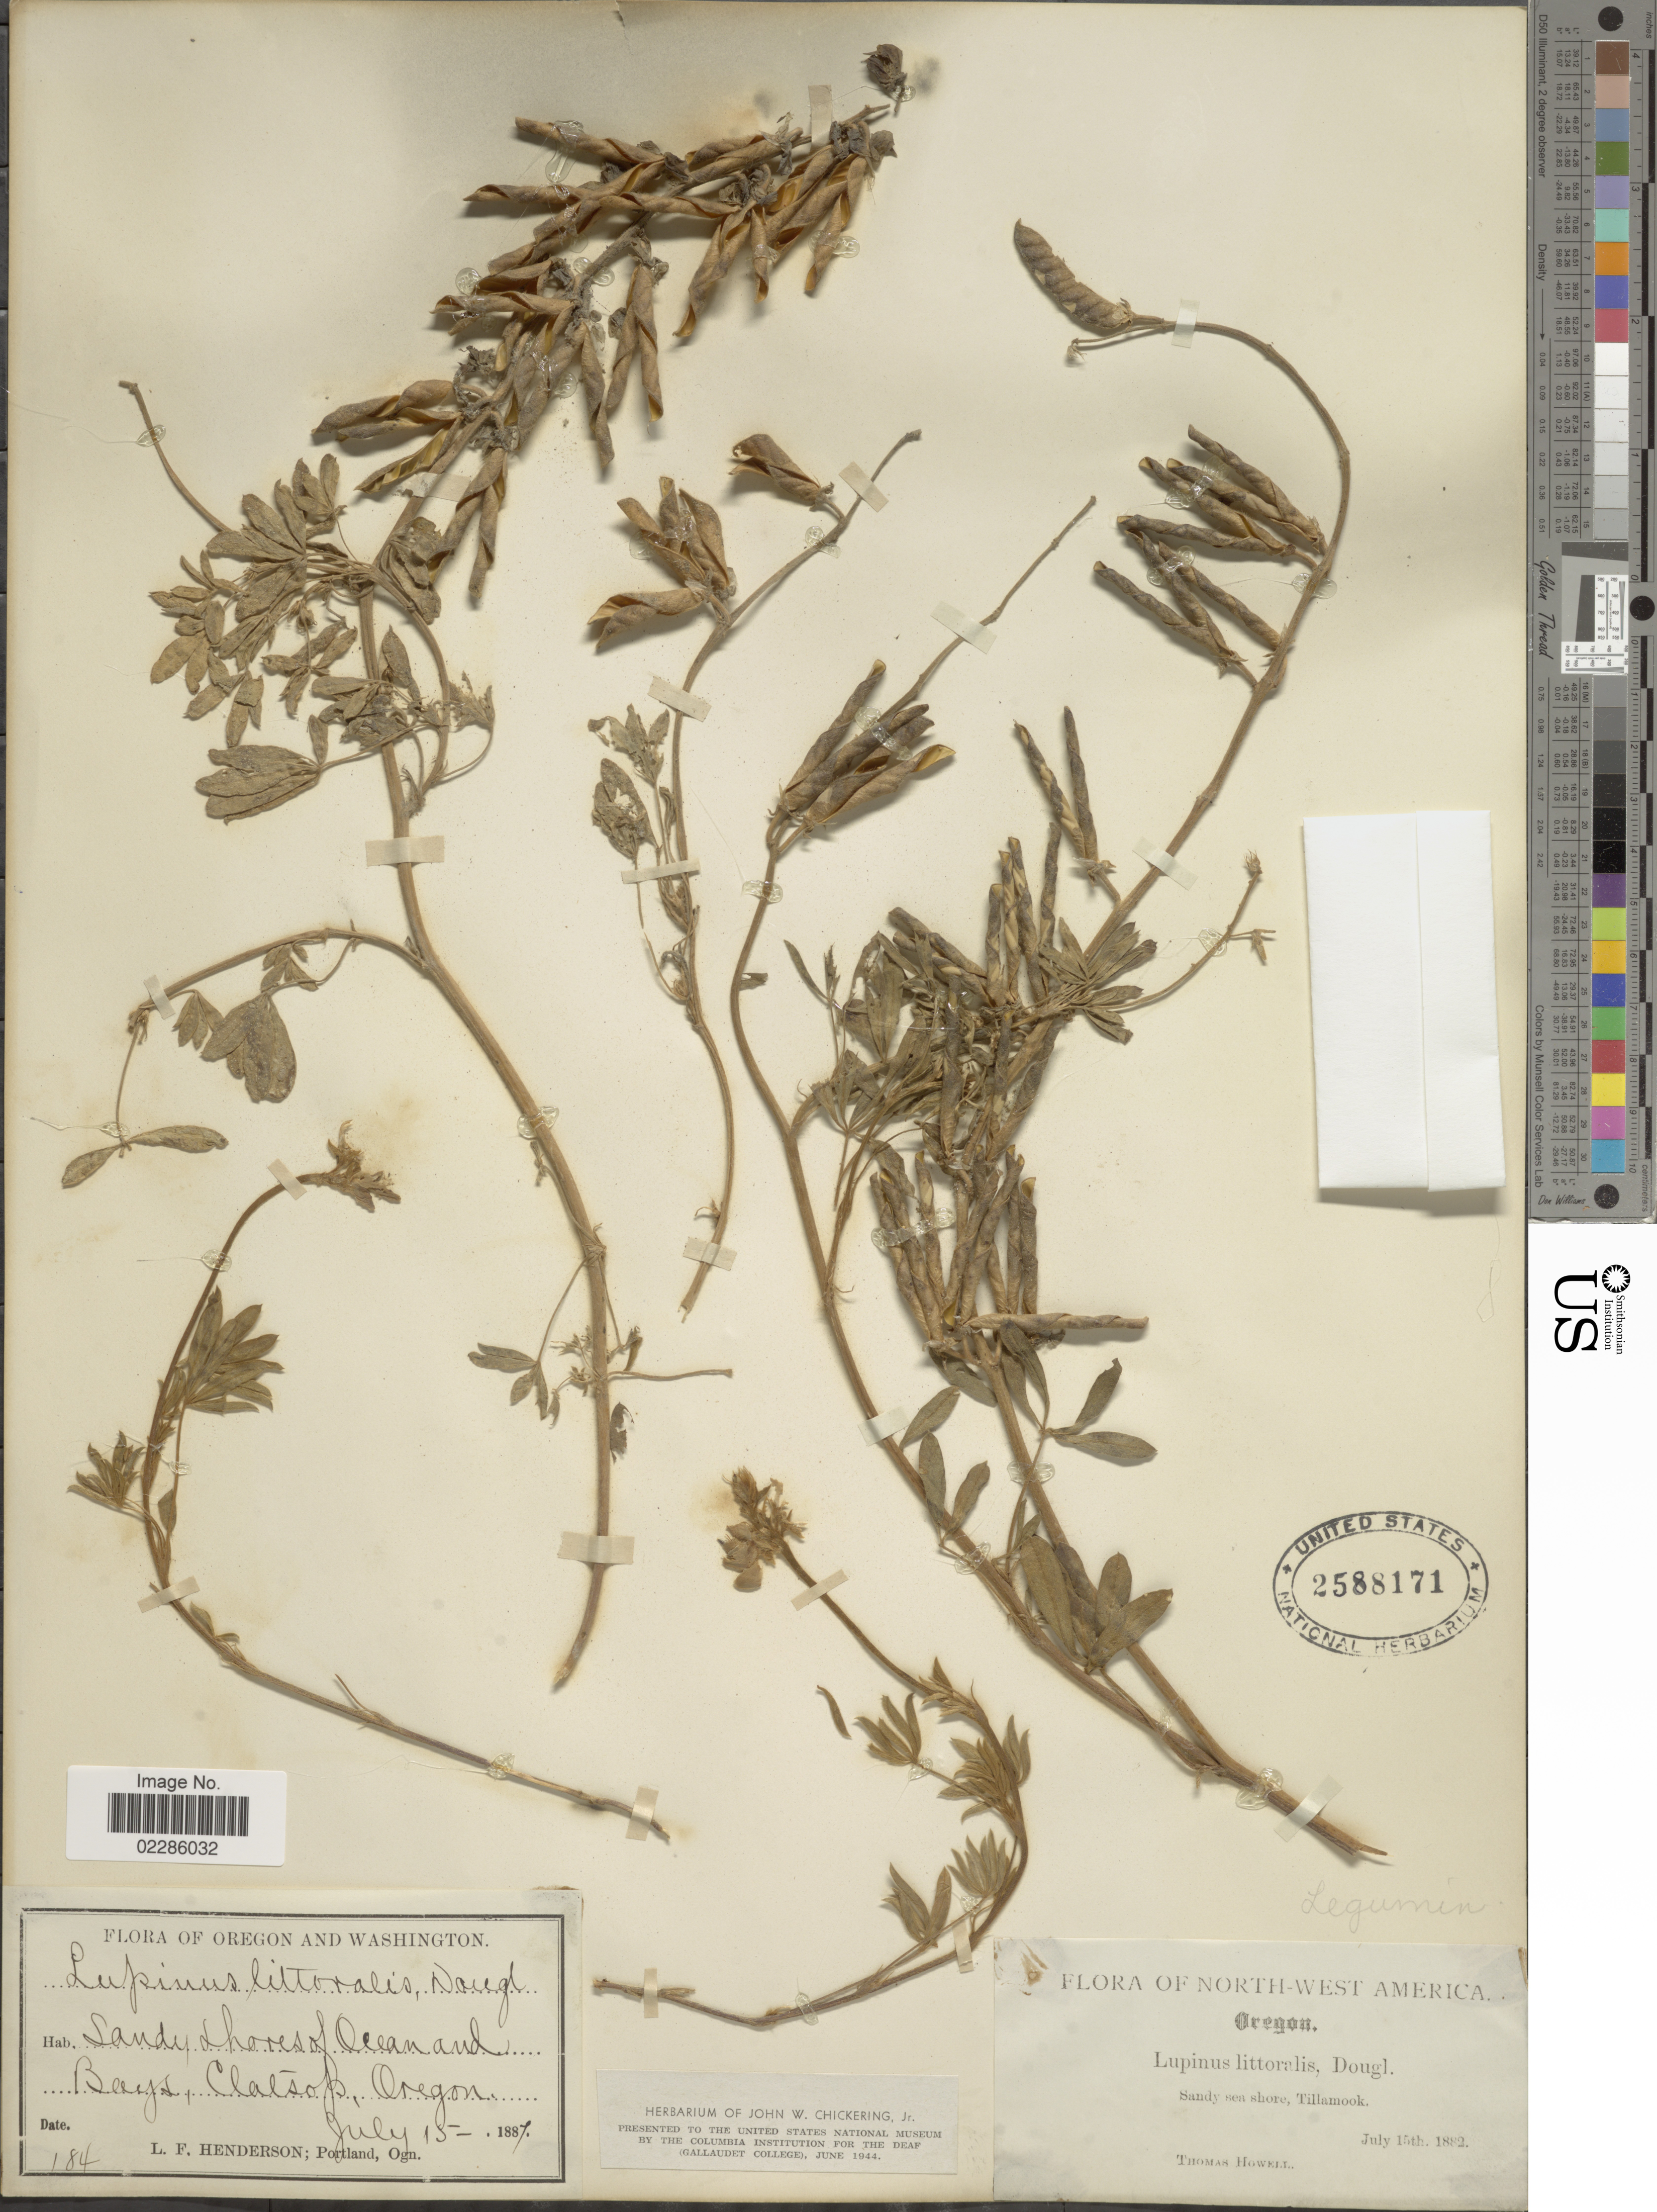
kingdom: Plantae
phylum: Tracheophyta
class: Magnoliopsida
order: Fabales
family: Fabaceae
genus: Lupinus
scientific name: Lupinus littoralis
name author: Douglas ex Lindl.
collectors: T. Howell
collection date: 1882-07-15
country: United States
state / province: Oregon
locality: North-west America, Sandy sea shore, Tillamook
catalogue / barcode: US 2588171-2